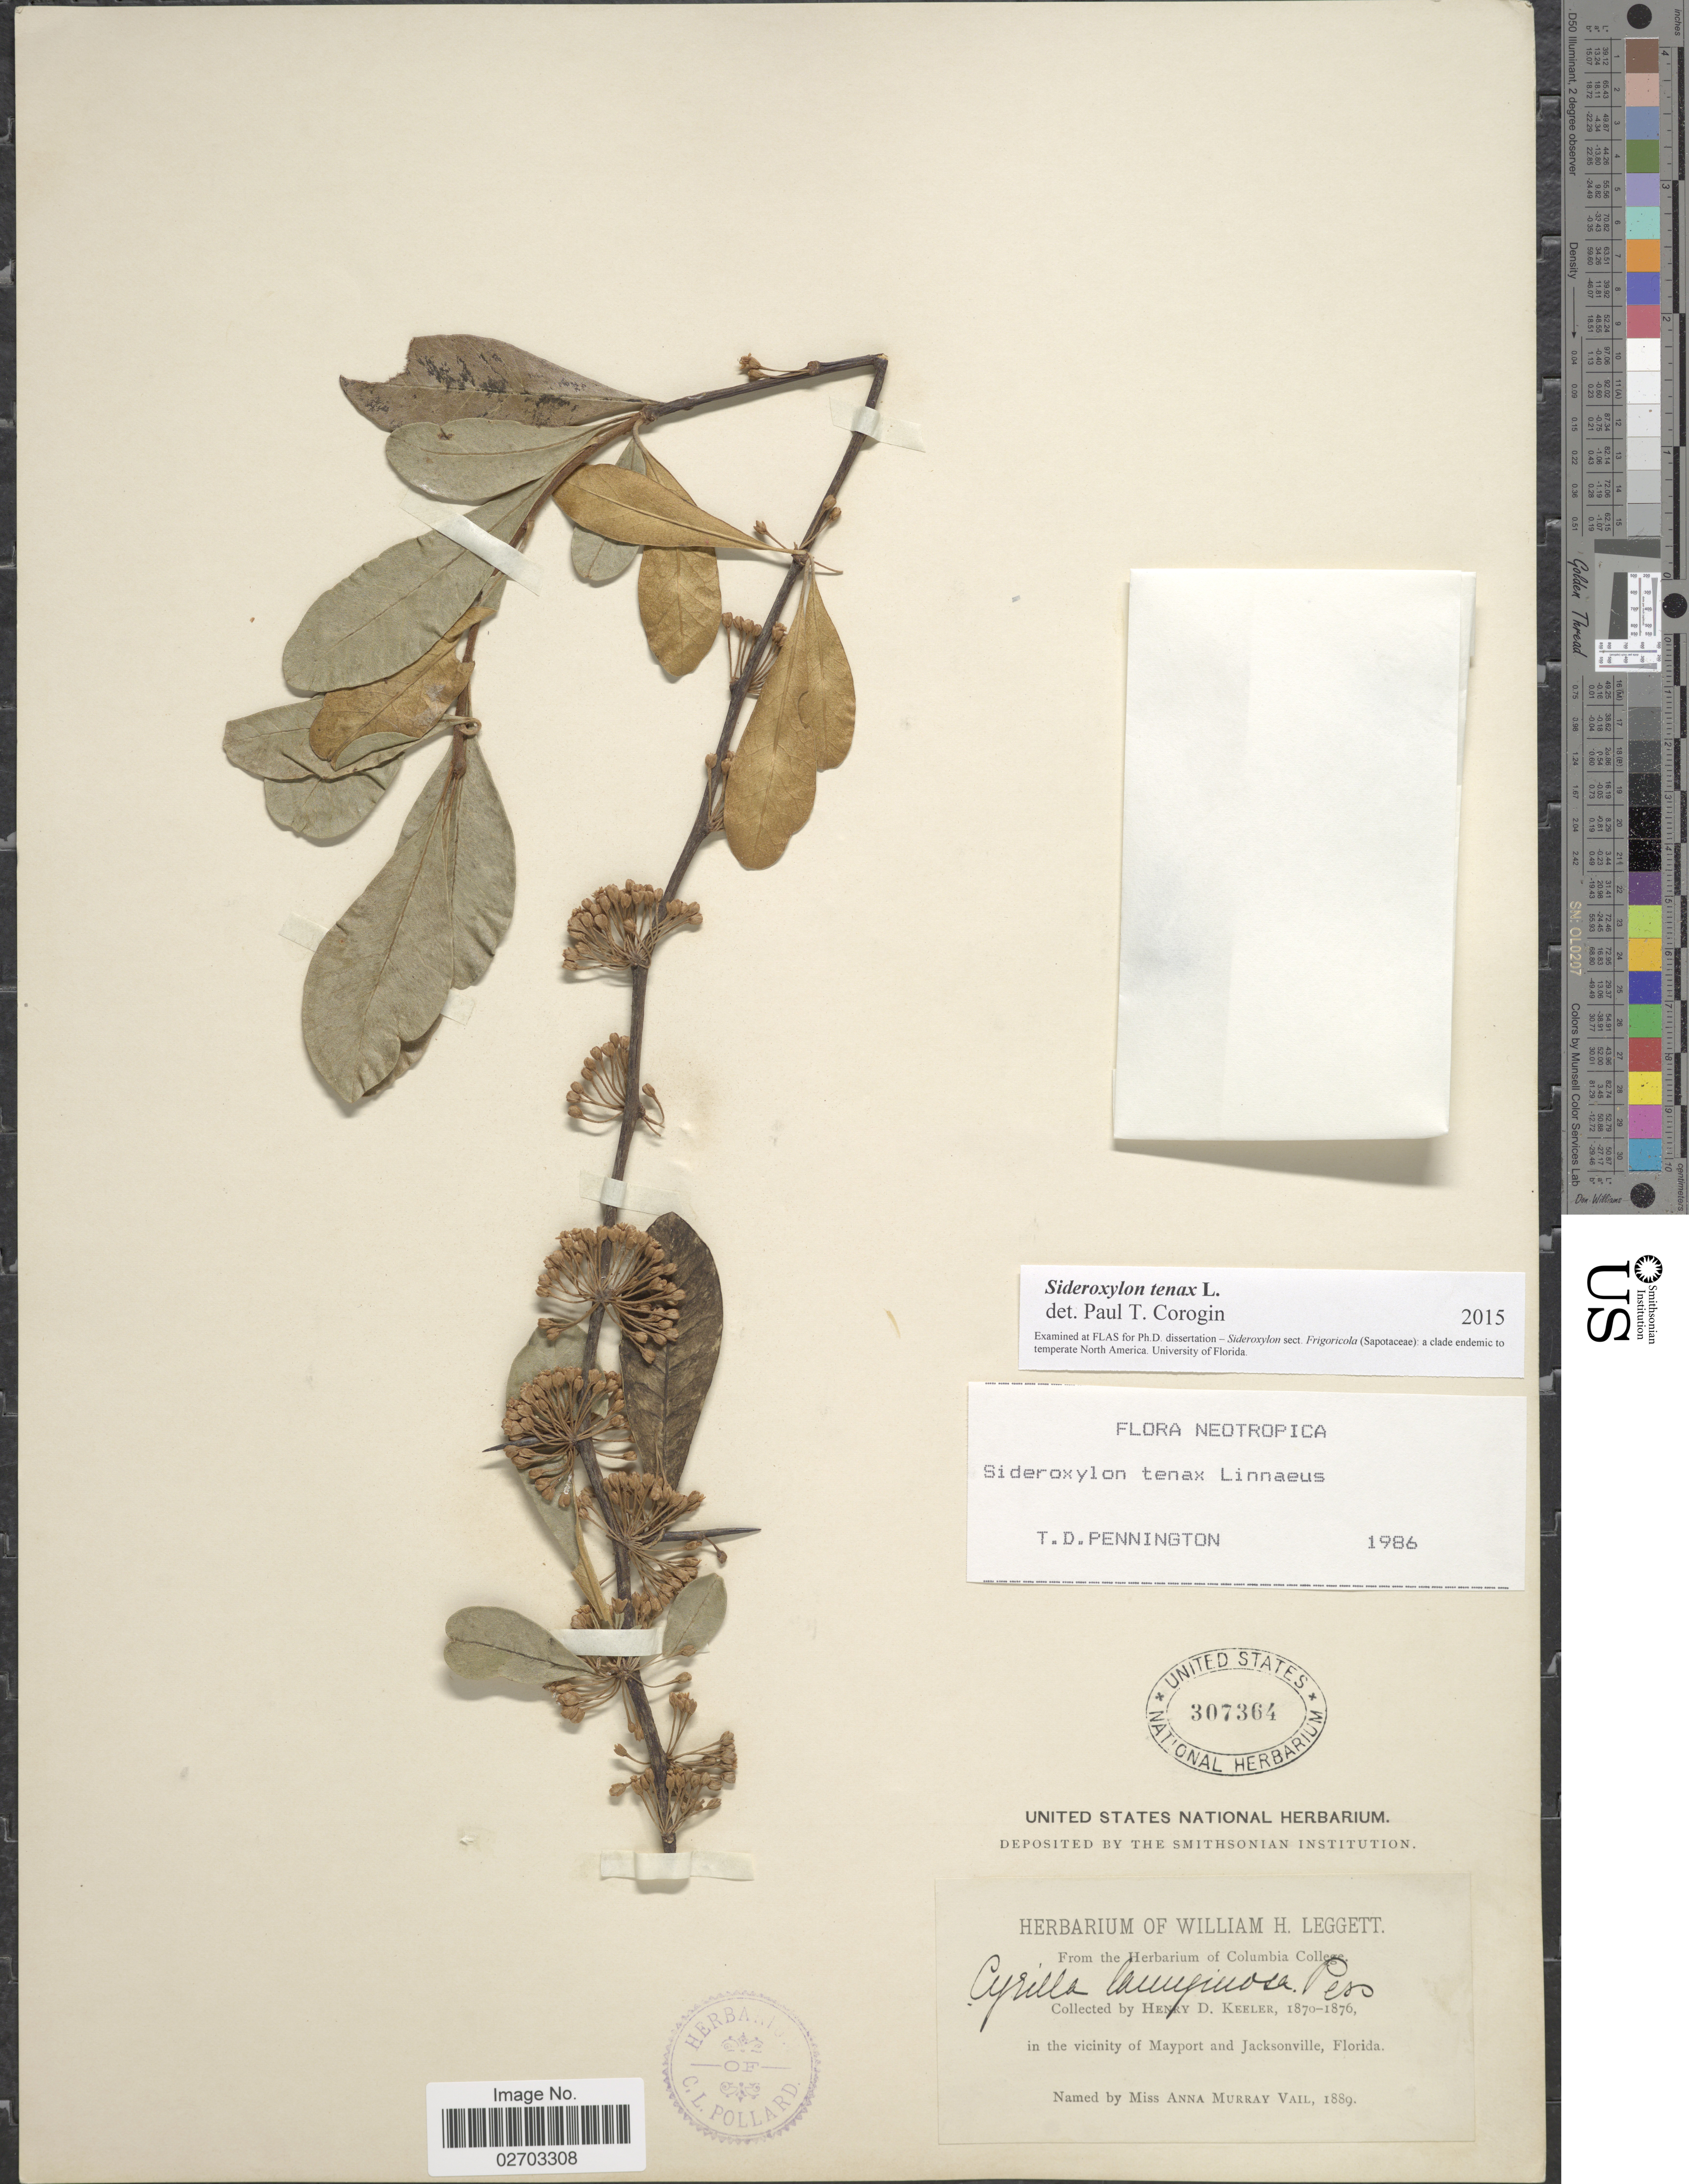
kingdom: Plantae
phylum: Tracheophyta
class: Magnoliopsida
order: Ericales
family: Sapotaceae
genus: Sideroxylon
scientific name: Sideroxylon tenax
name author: L.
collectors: H. Keeler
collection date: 1889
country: United States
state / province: Florida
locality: In the vicinity of Mayport and Jacksonville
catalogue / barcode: US 307364